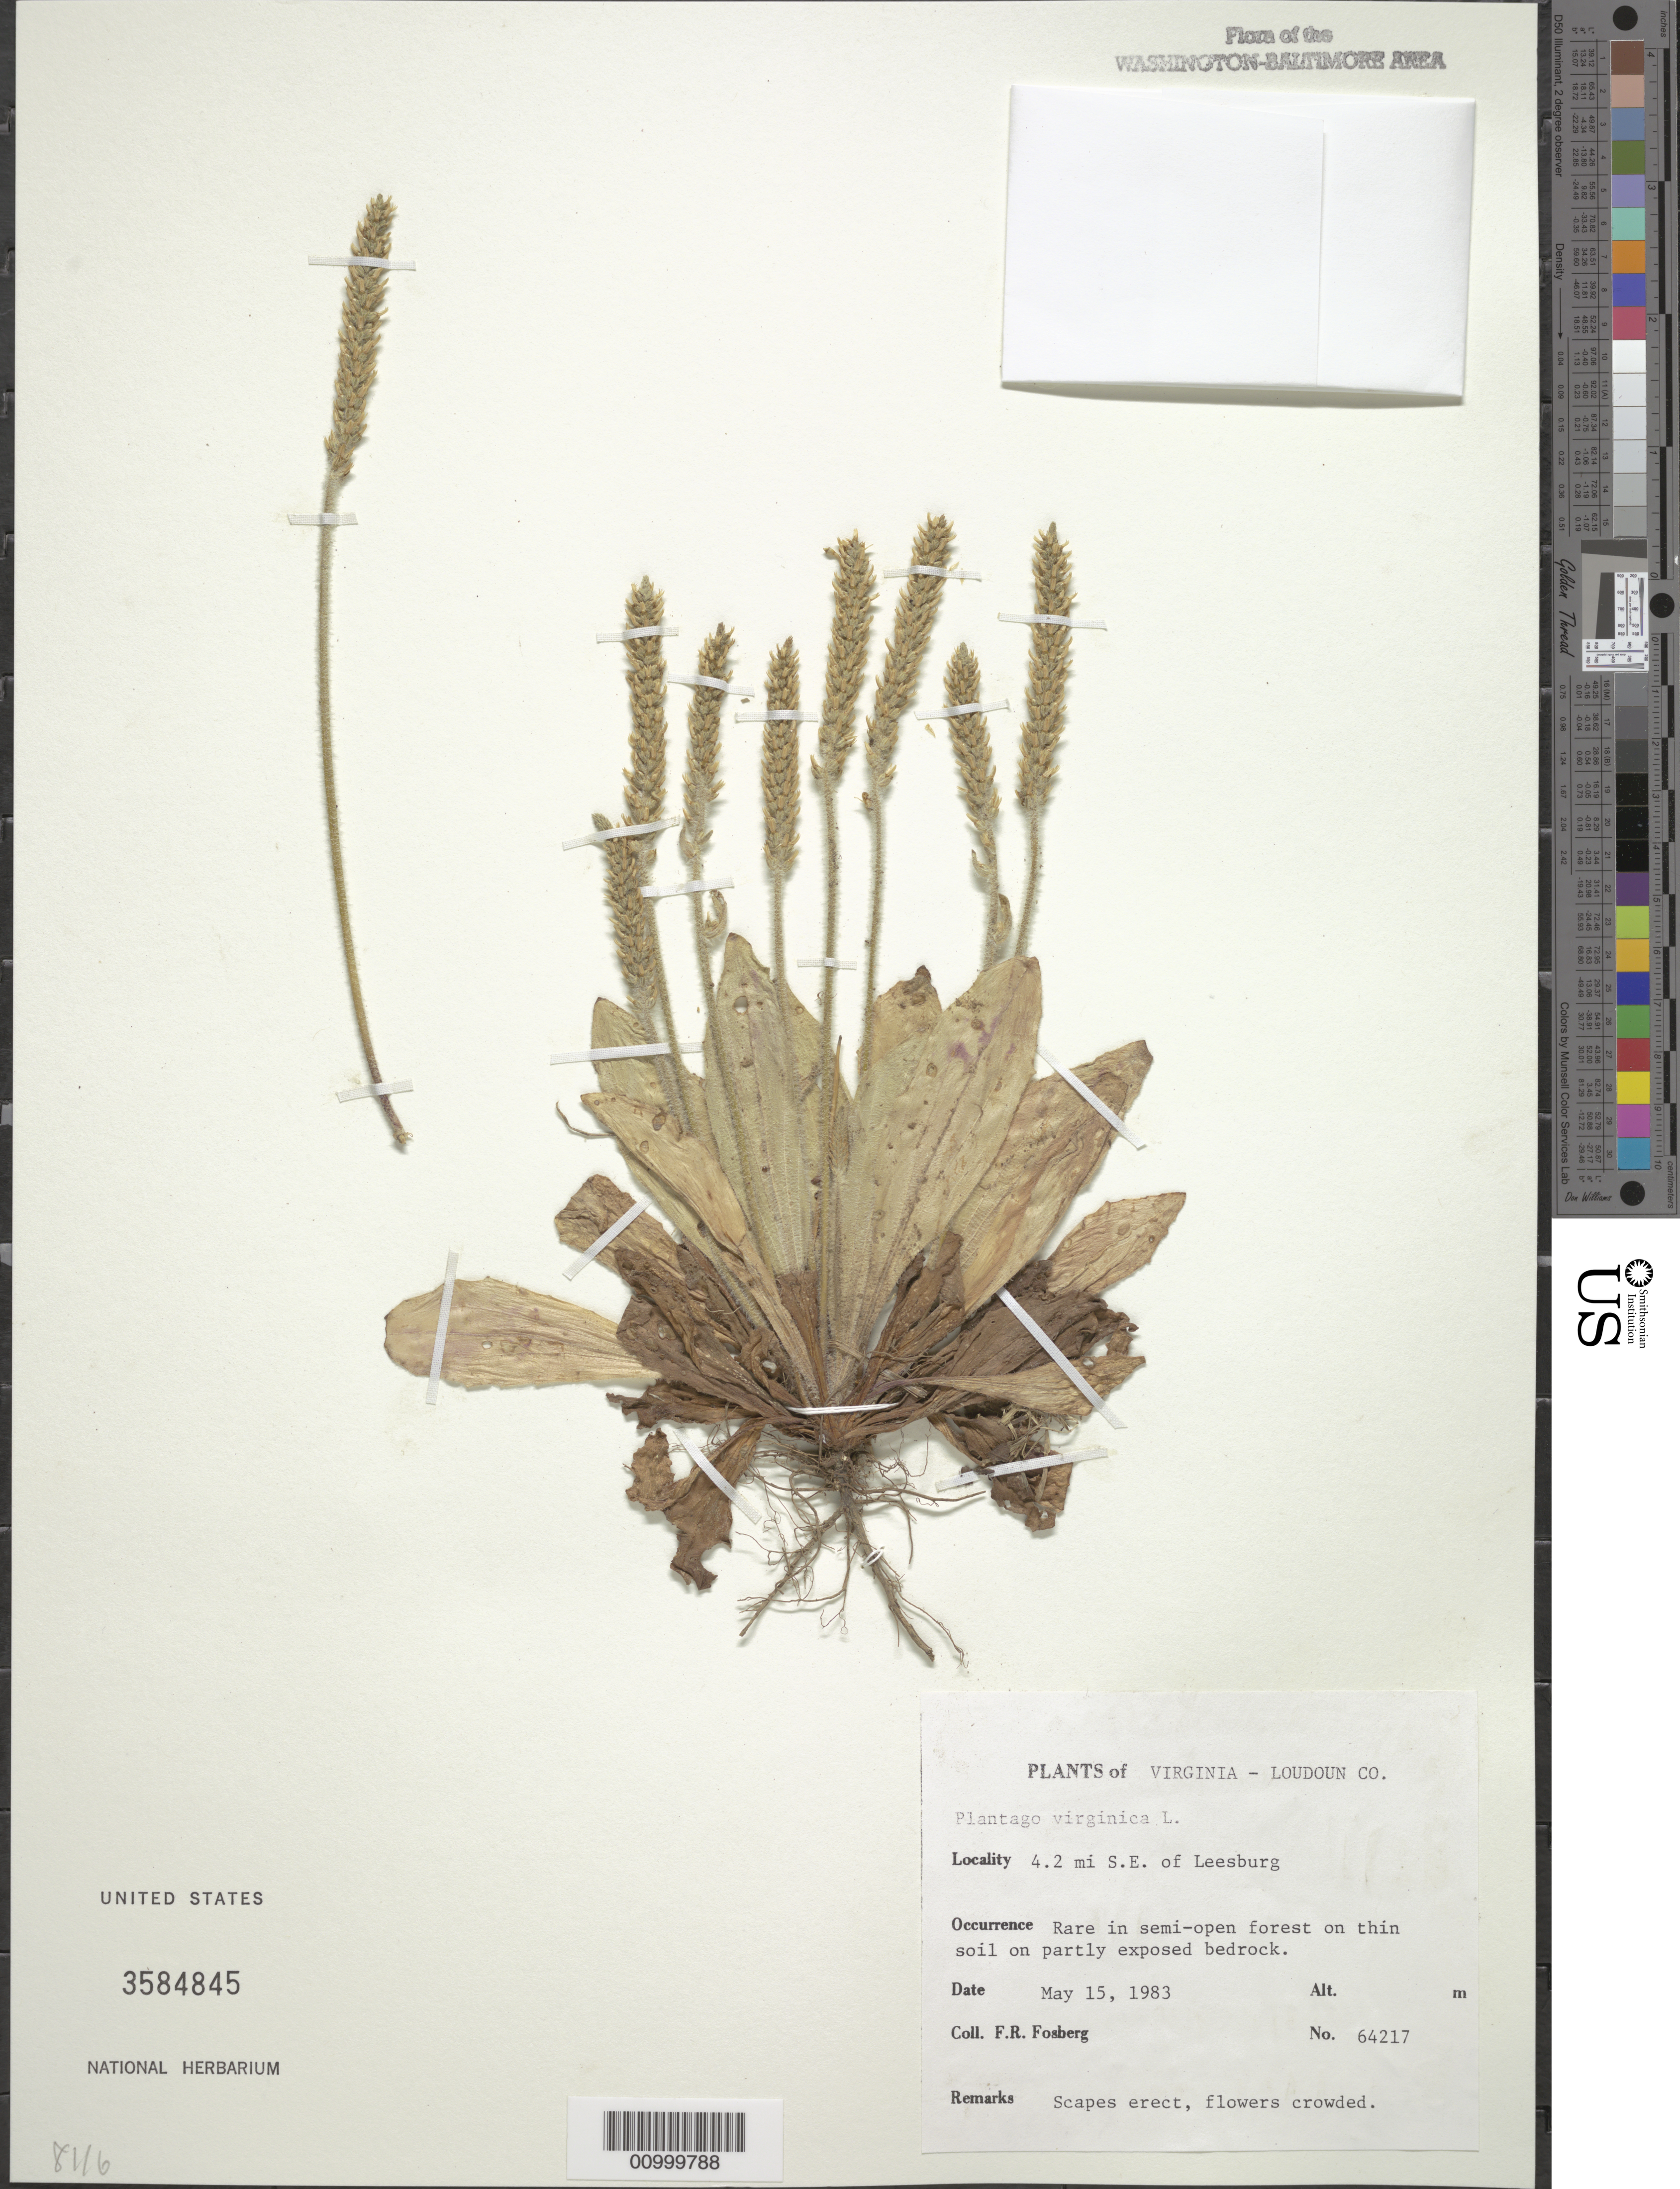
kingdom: Plantae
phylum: Tracheophyta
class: Magnoliopsida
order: Lamiales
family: Plantaginaceae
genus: Plantago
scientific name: Plantago virginica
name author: L.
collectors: F. R. Fosberg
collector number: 64217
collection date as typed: May 15, 1983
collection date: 1983-05-15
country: United States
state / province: Virginia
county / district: Loudoun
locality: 4.2 mi SE of Leesburg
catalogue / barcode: US 3584845